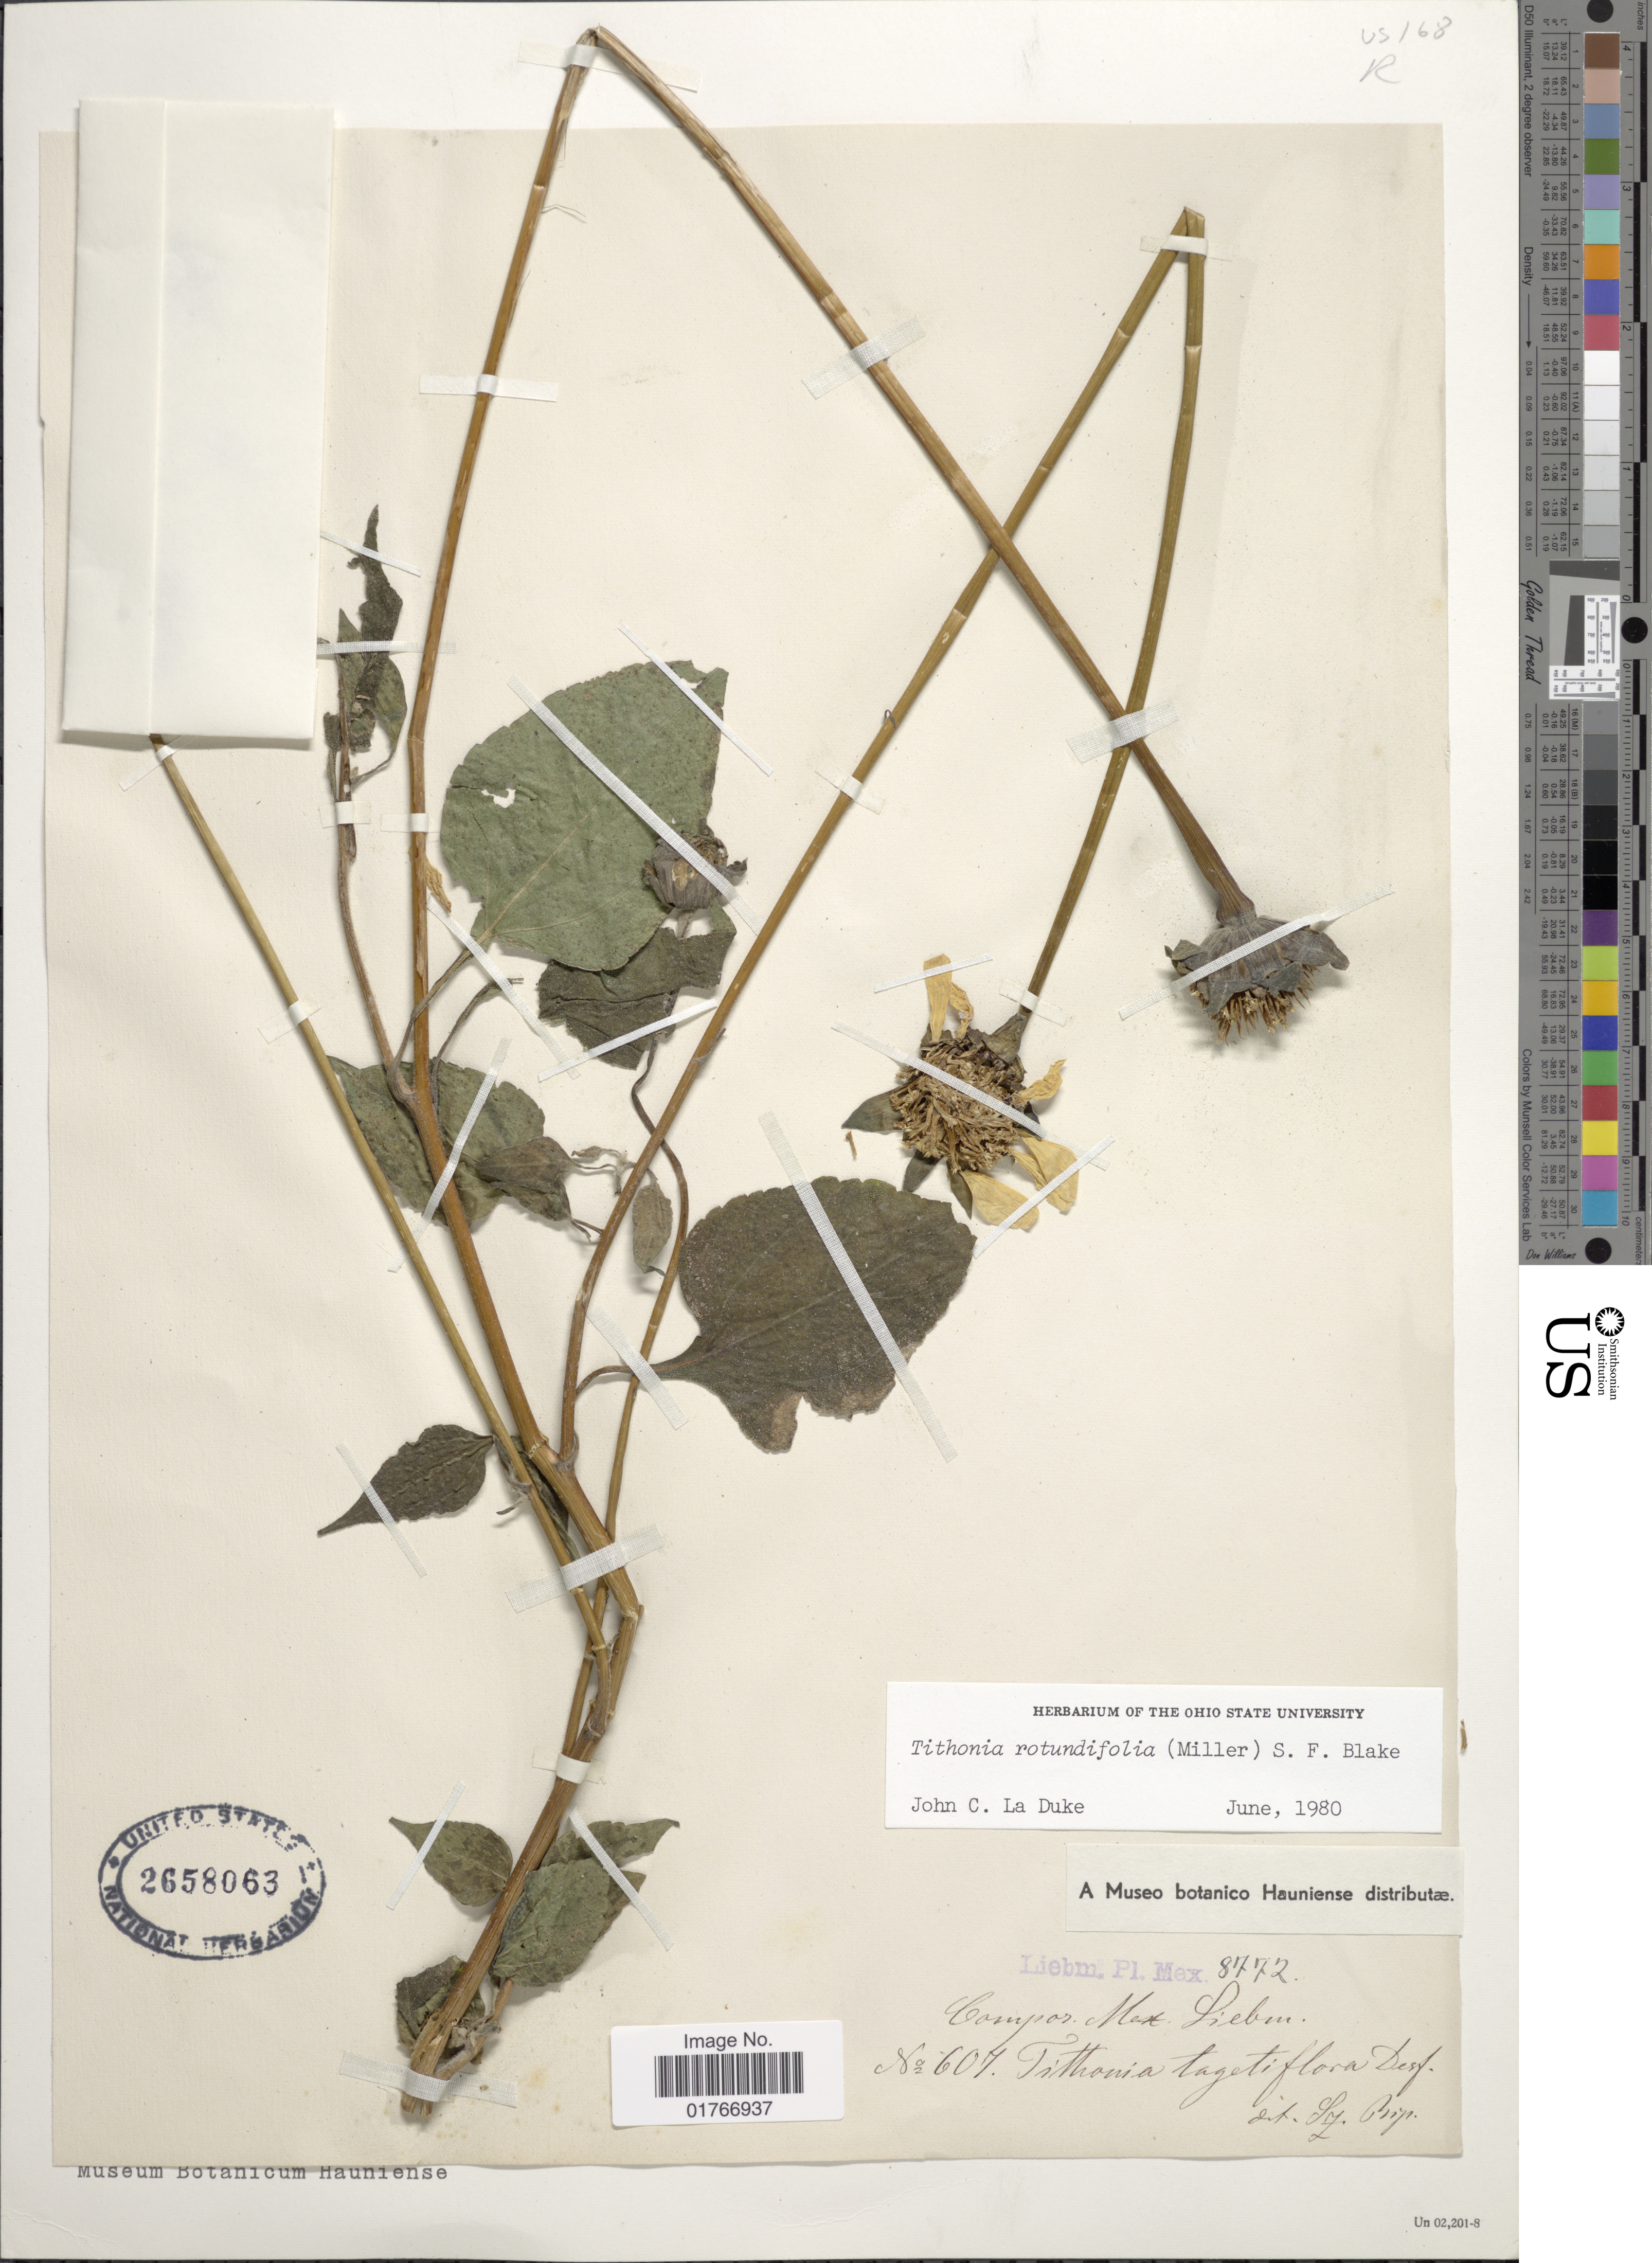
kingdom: Plantae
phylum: Tracheophyta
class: Magnoliopsida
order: Asterales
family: Asteraceae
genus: Tithonia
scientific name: Tithonia rotundifolia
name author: (Mill.) S.F. Blake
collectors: Liebmann, --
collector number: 8772/607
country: Mexico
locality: Campos Mex.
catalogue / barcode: US 2658063